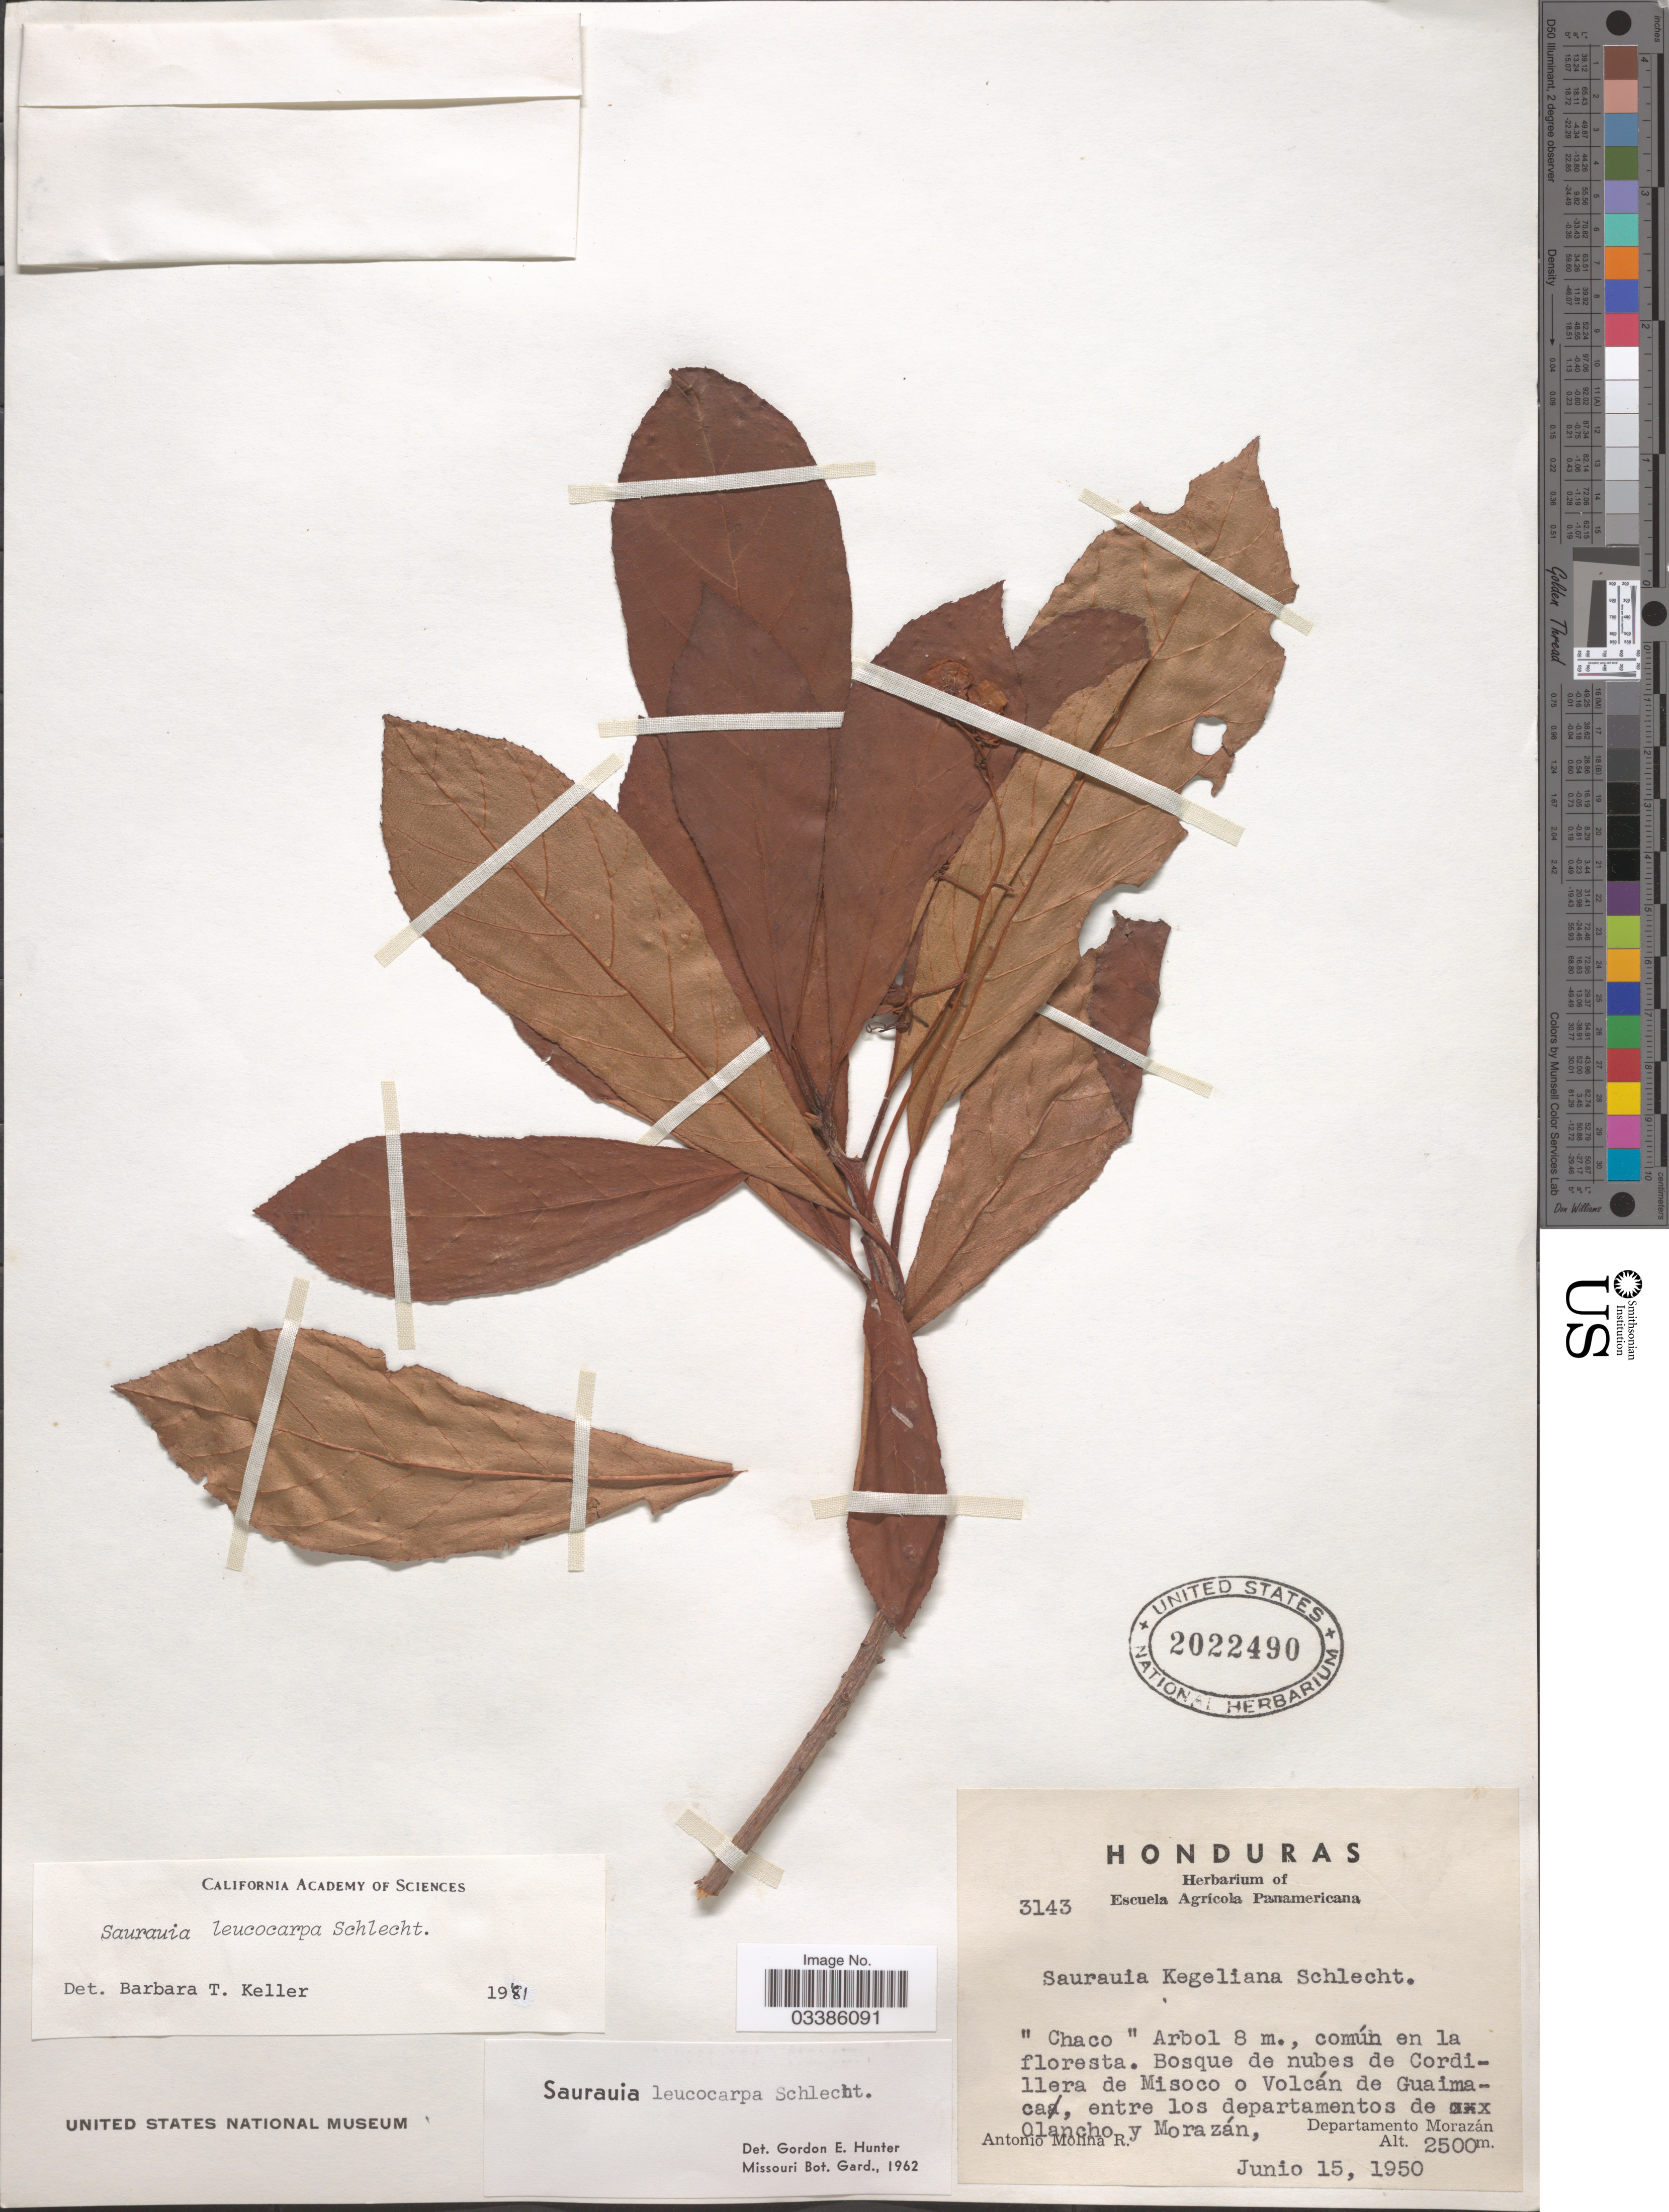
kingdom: Plantae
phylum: Tracheophyta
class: Magnoliopsida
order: Ericales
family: Actinidiaceae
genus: Saurauia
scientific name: Saurauia leucocarpa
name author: Schltdl.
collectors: A. Molina R.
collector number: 3143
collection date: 1950-06-15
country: Honduras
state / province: Fco. Morazán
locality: Bosque de nubes de Cordillera de Misoco o Volcán de Guaimaca, entre los departamentos de Olancho y Morazán. Departemento Morazán.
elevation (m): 2500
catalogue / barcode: US 2022490